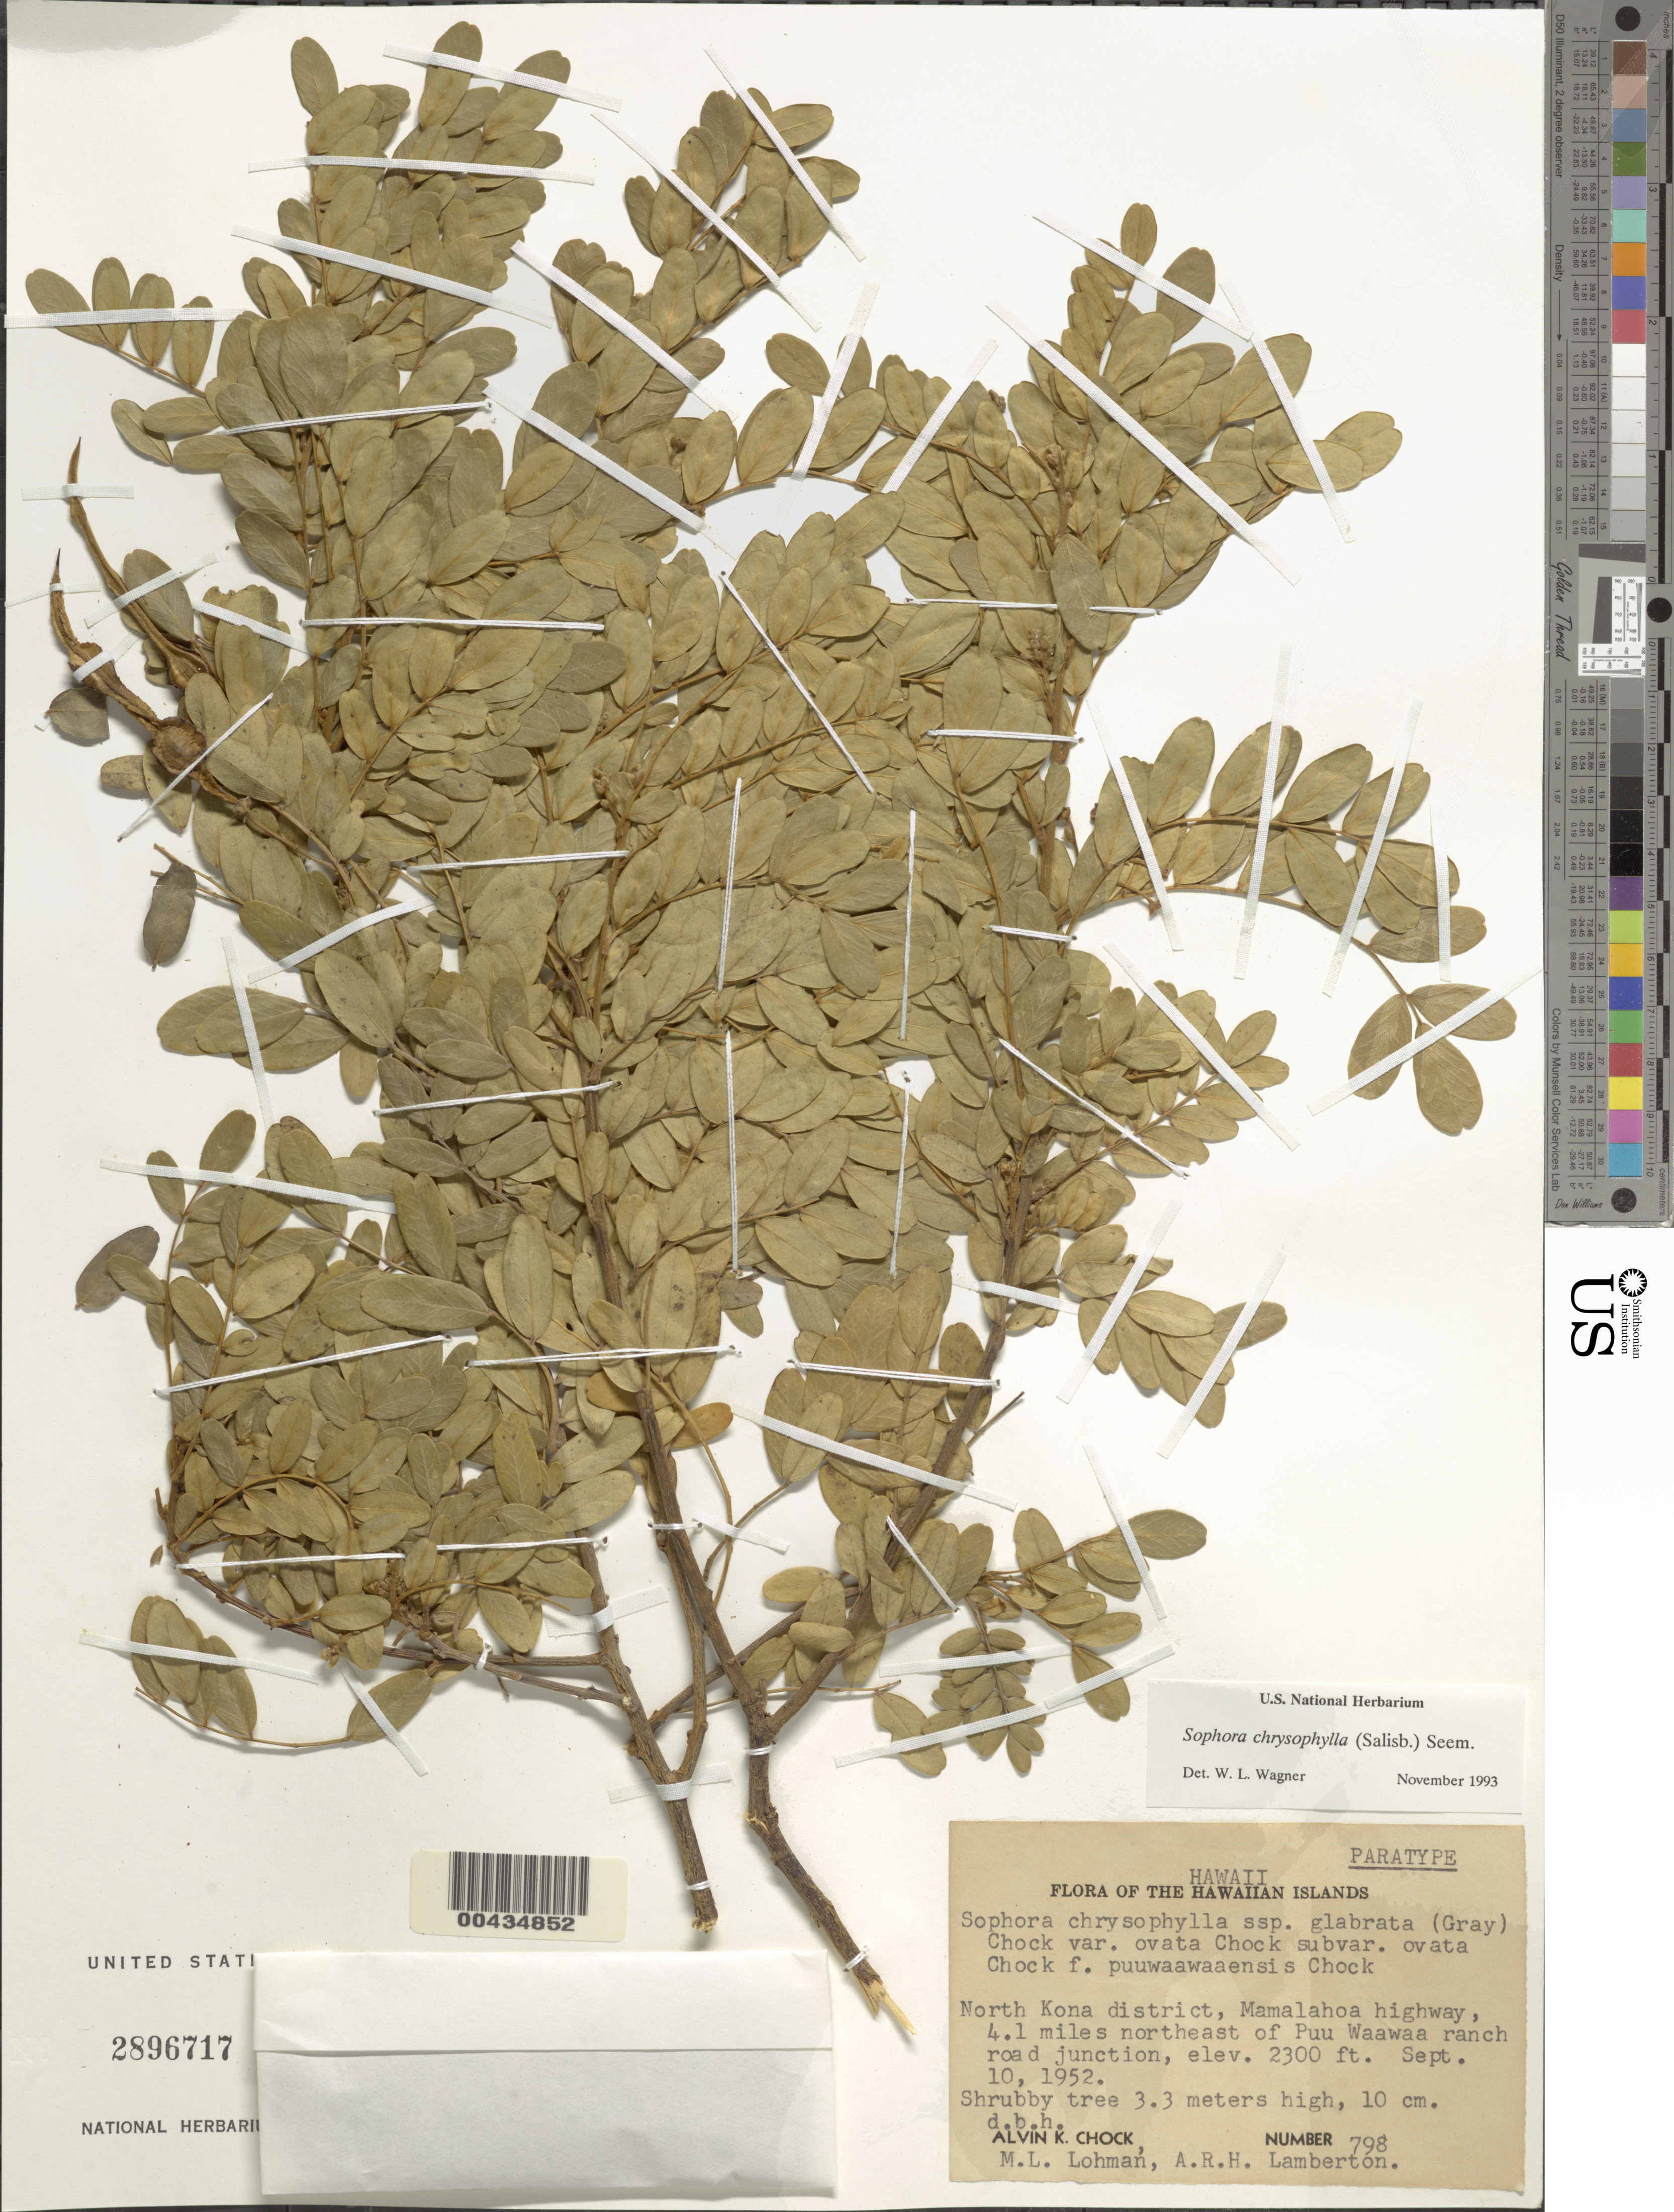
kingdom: Plantae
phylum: Tracheophyta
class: Magnoliopsida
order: Fabales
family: Fabaceae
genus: Sophora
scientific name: Sophora chrysophylla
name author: (Salisb.) Seem.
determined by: Wagner, W. L., (BOT), Smithsonian Institution - National Museum of Natural History (UNITED STATES)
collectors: A. Chock, M. Lohman & A. Lamberton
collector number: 798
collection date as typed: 10 Sep 1952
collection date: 1952-09-10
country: United States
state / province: Hawaii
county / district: Hawaii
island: Hawaii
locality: North Kona District, Mamalahoa highway, 4.1 miles northeast of Puu Waawaa ranch road junction.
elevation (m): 701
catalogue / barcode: US 2896717